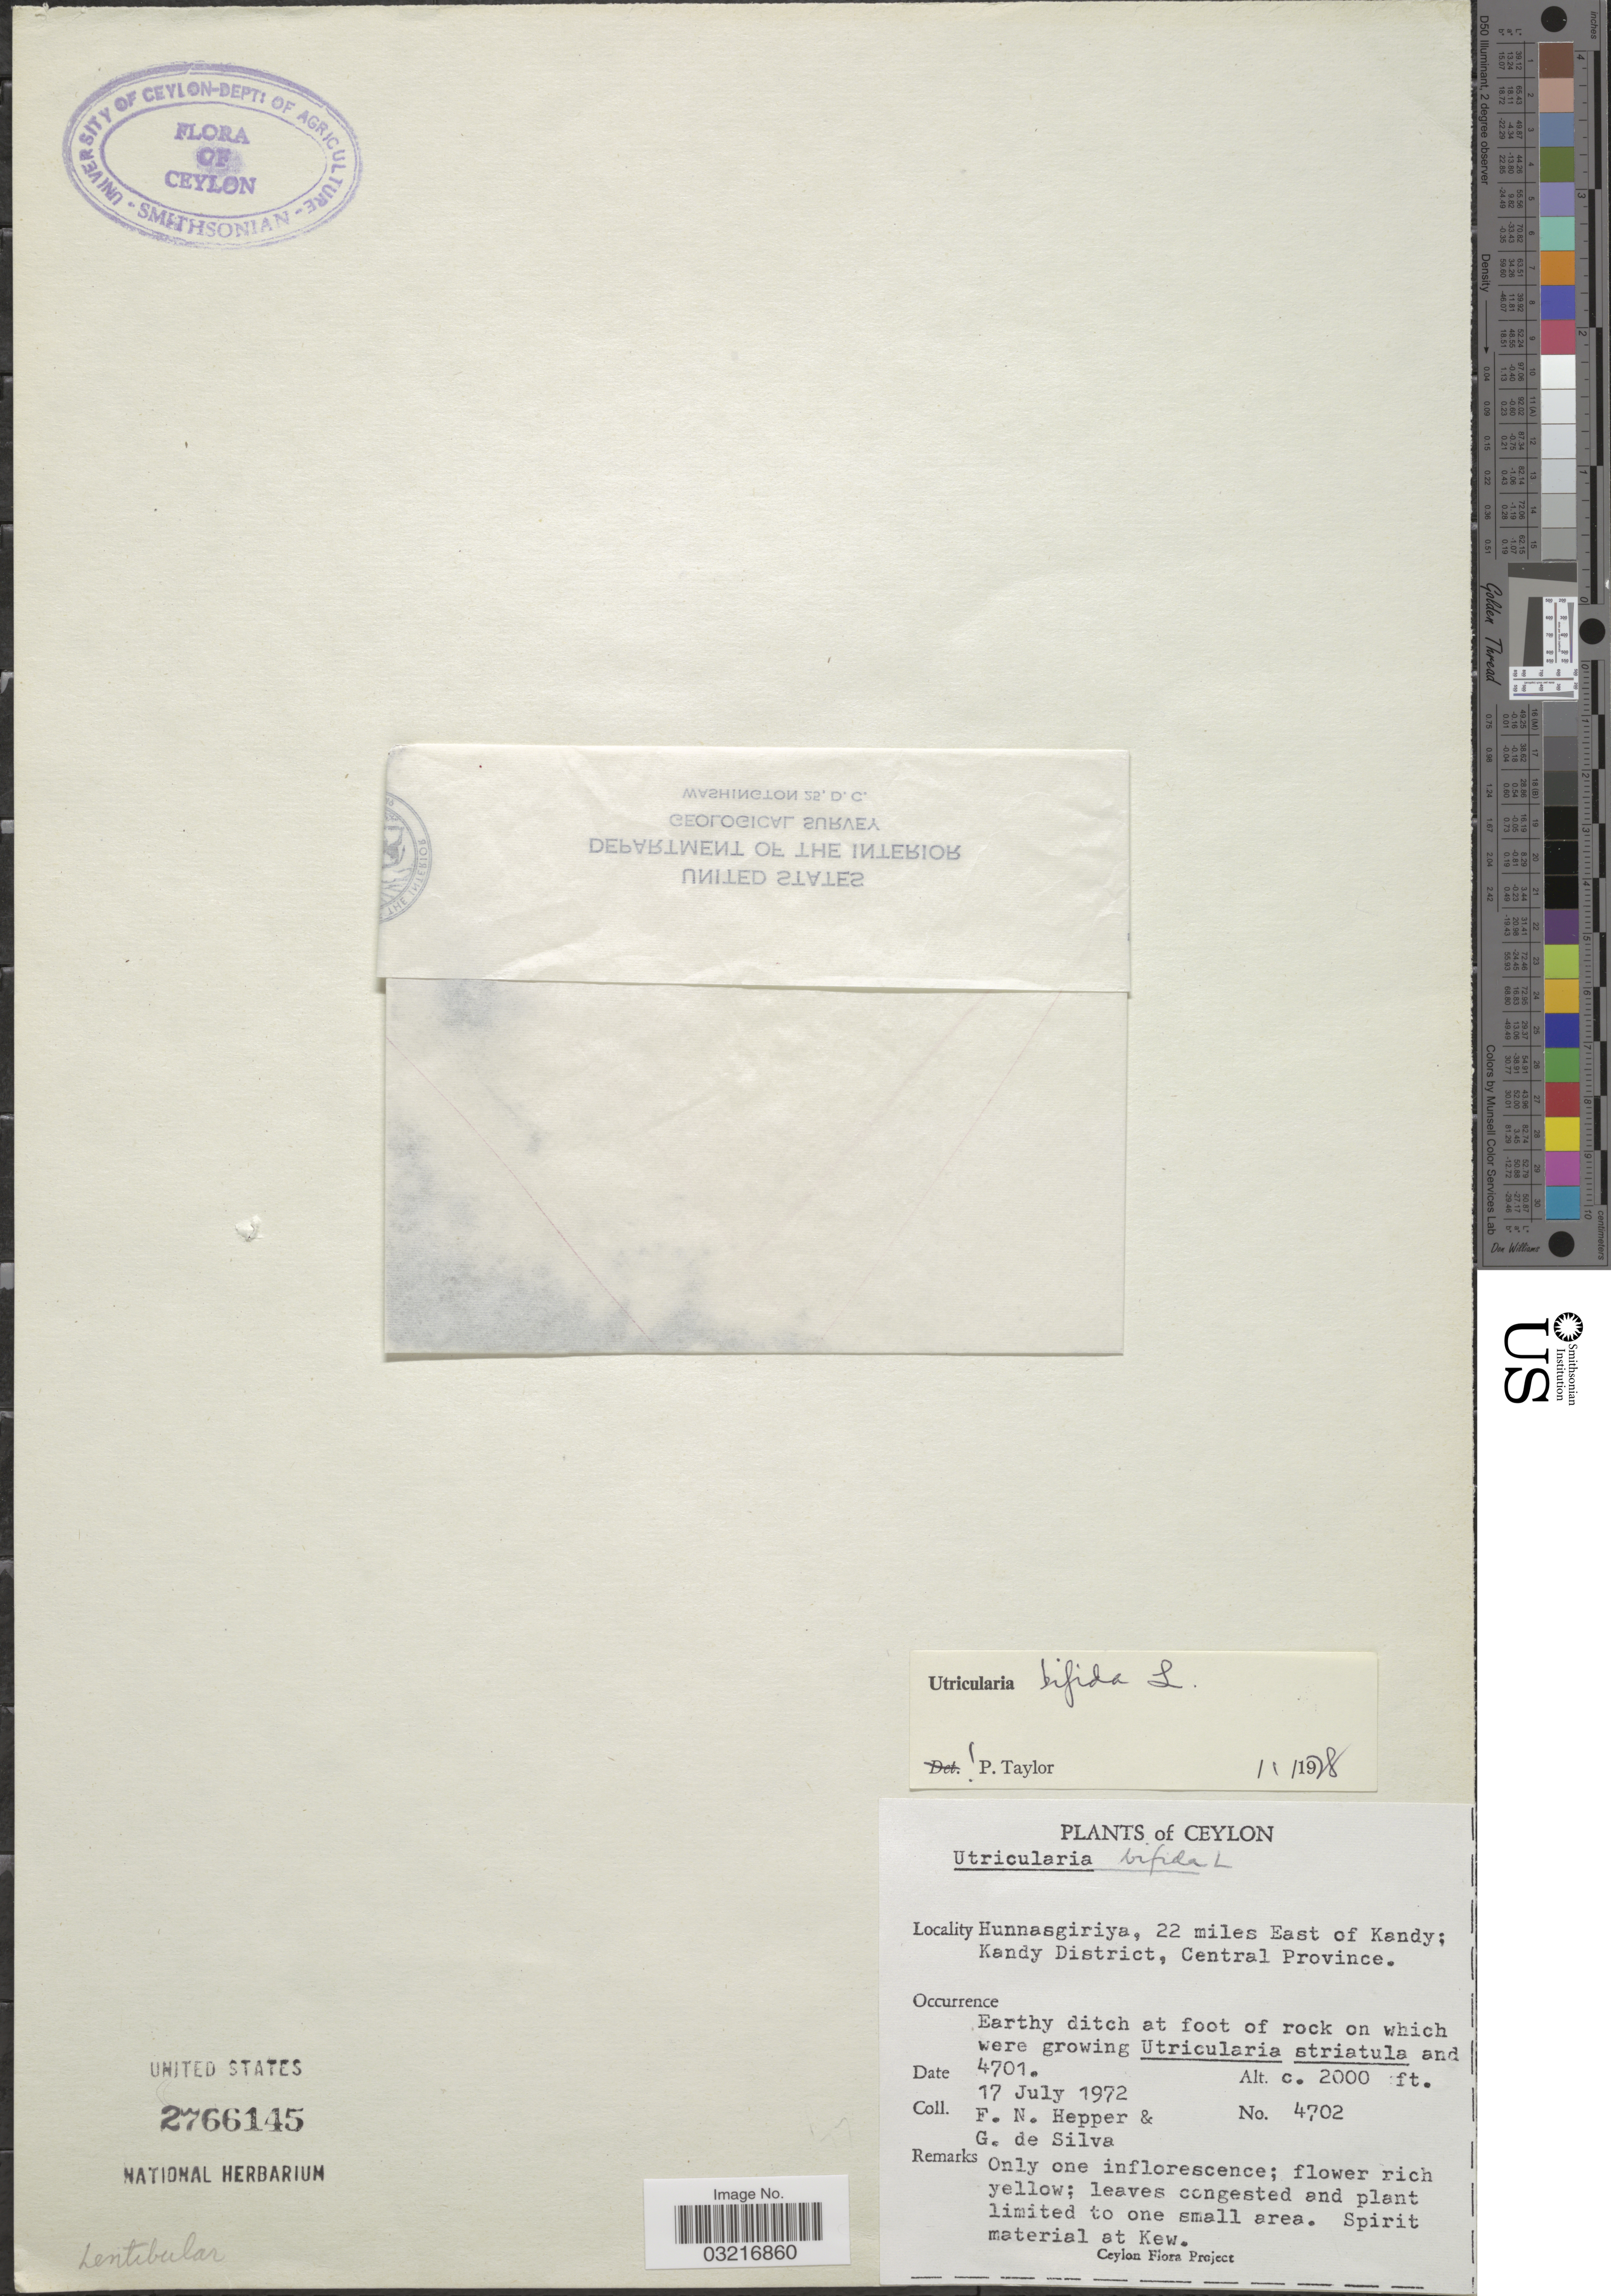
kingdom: Plantae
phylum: Tracheophyta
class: Magnoliopsida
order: Lamiales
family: Lentibulariaceae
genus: Utricularia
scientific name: Utricularia bifida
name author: L.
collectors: F. Hepper & G. De Silva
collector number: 4702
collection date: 1972-07-17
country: Sri Lanka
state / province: Central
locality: Ceylon, Hunnasgiriya, 22 miles East of Kandy; Kandy District.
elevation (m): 610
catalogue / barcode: US 2766145